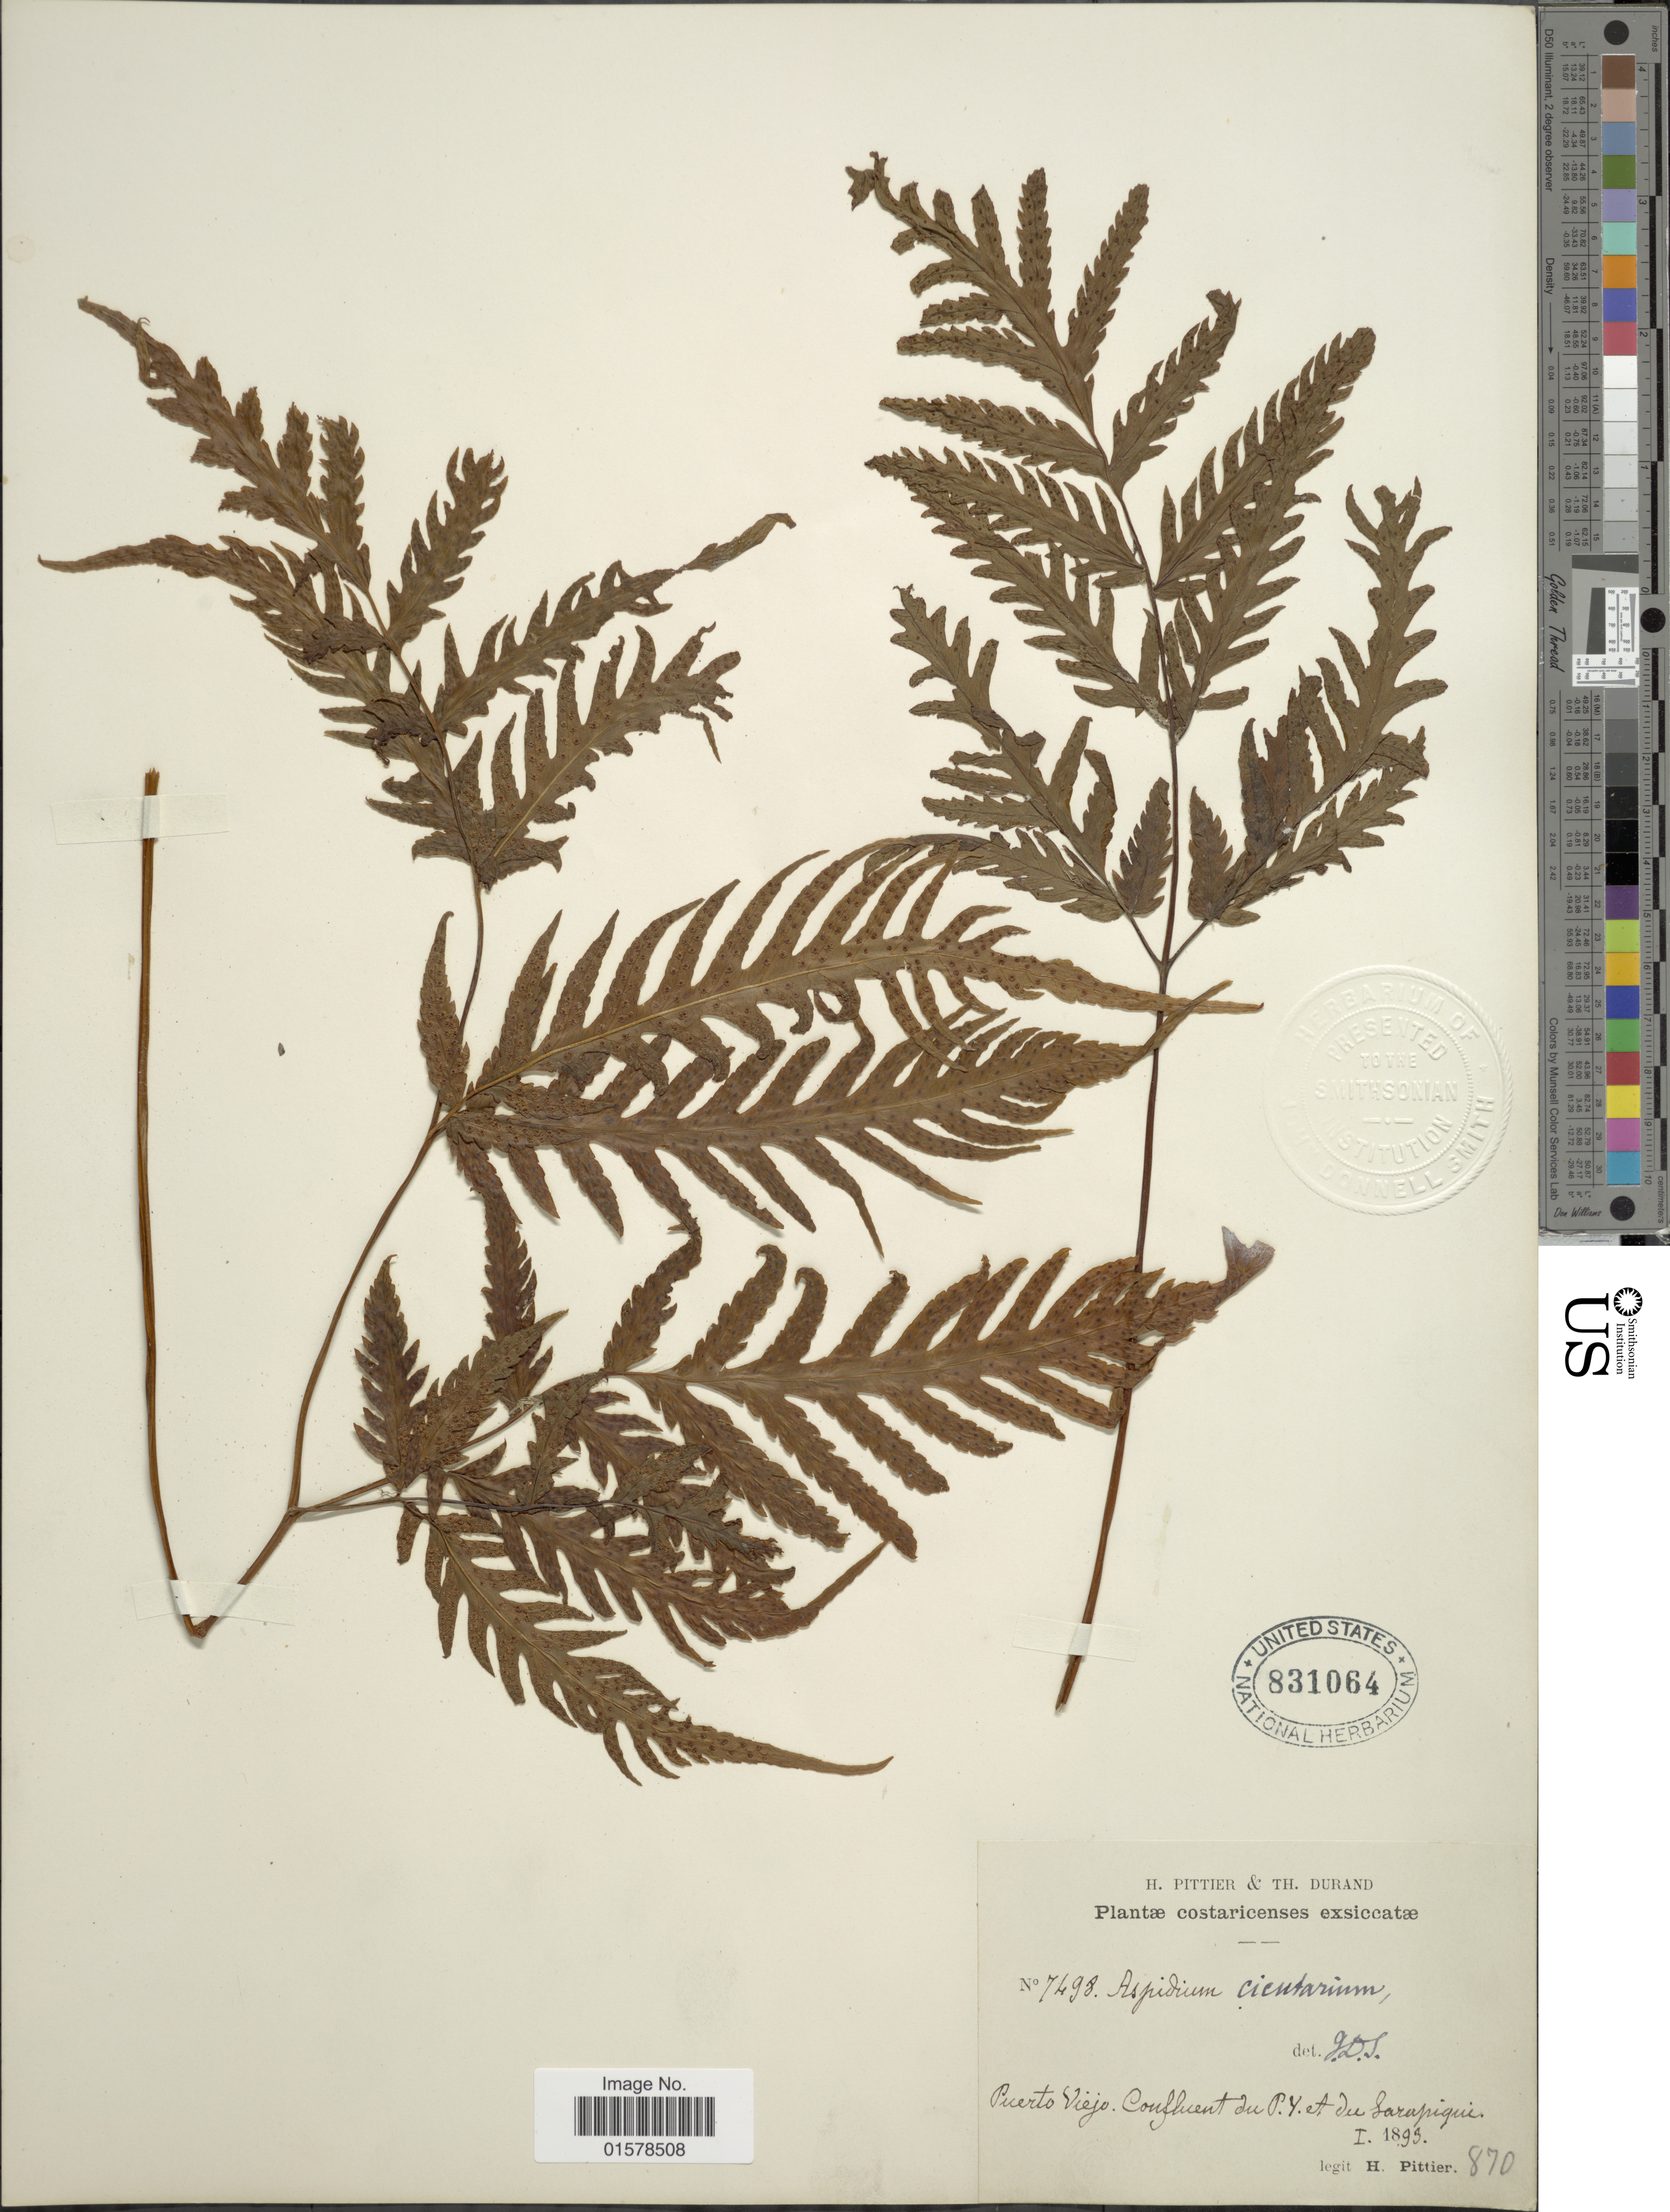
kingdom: Plantae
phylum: Tracheophyta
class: Polypodiopsida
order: Polypodiales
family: Tectariaceae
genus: Tectaria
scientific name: Tectaria mexicana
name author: (Fée) C.V. Morton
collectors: H. F. Pittier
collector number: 7498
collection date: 1893-01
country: Costa Rica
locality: Puerto Viejo Confluent du P. Y. et de Sarapiqie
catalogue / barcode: US 831064